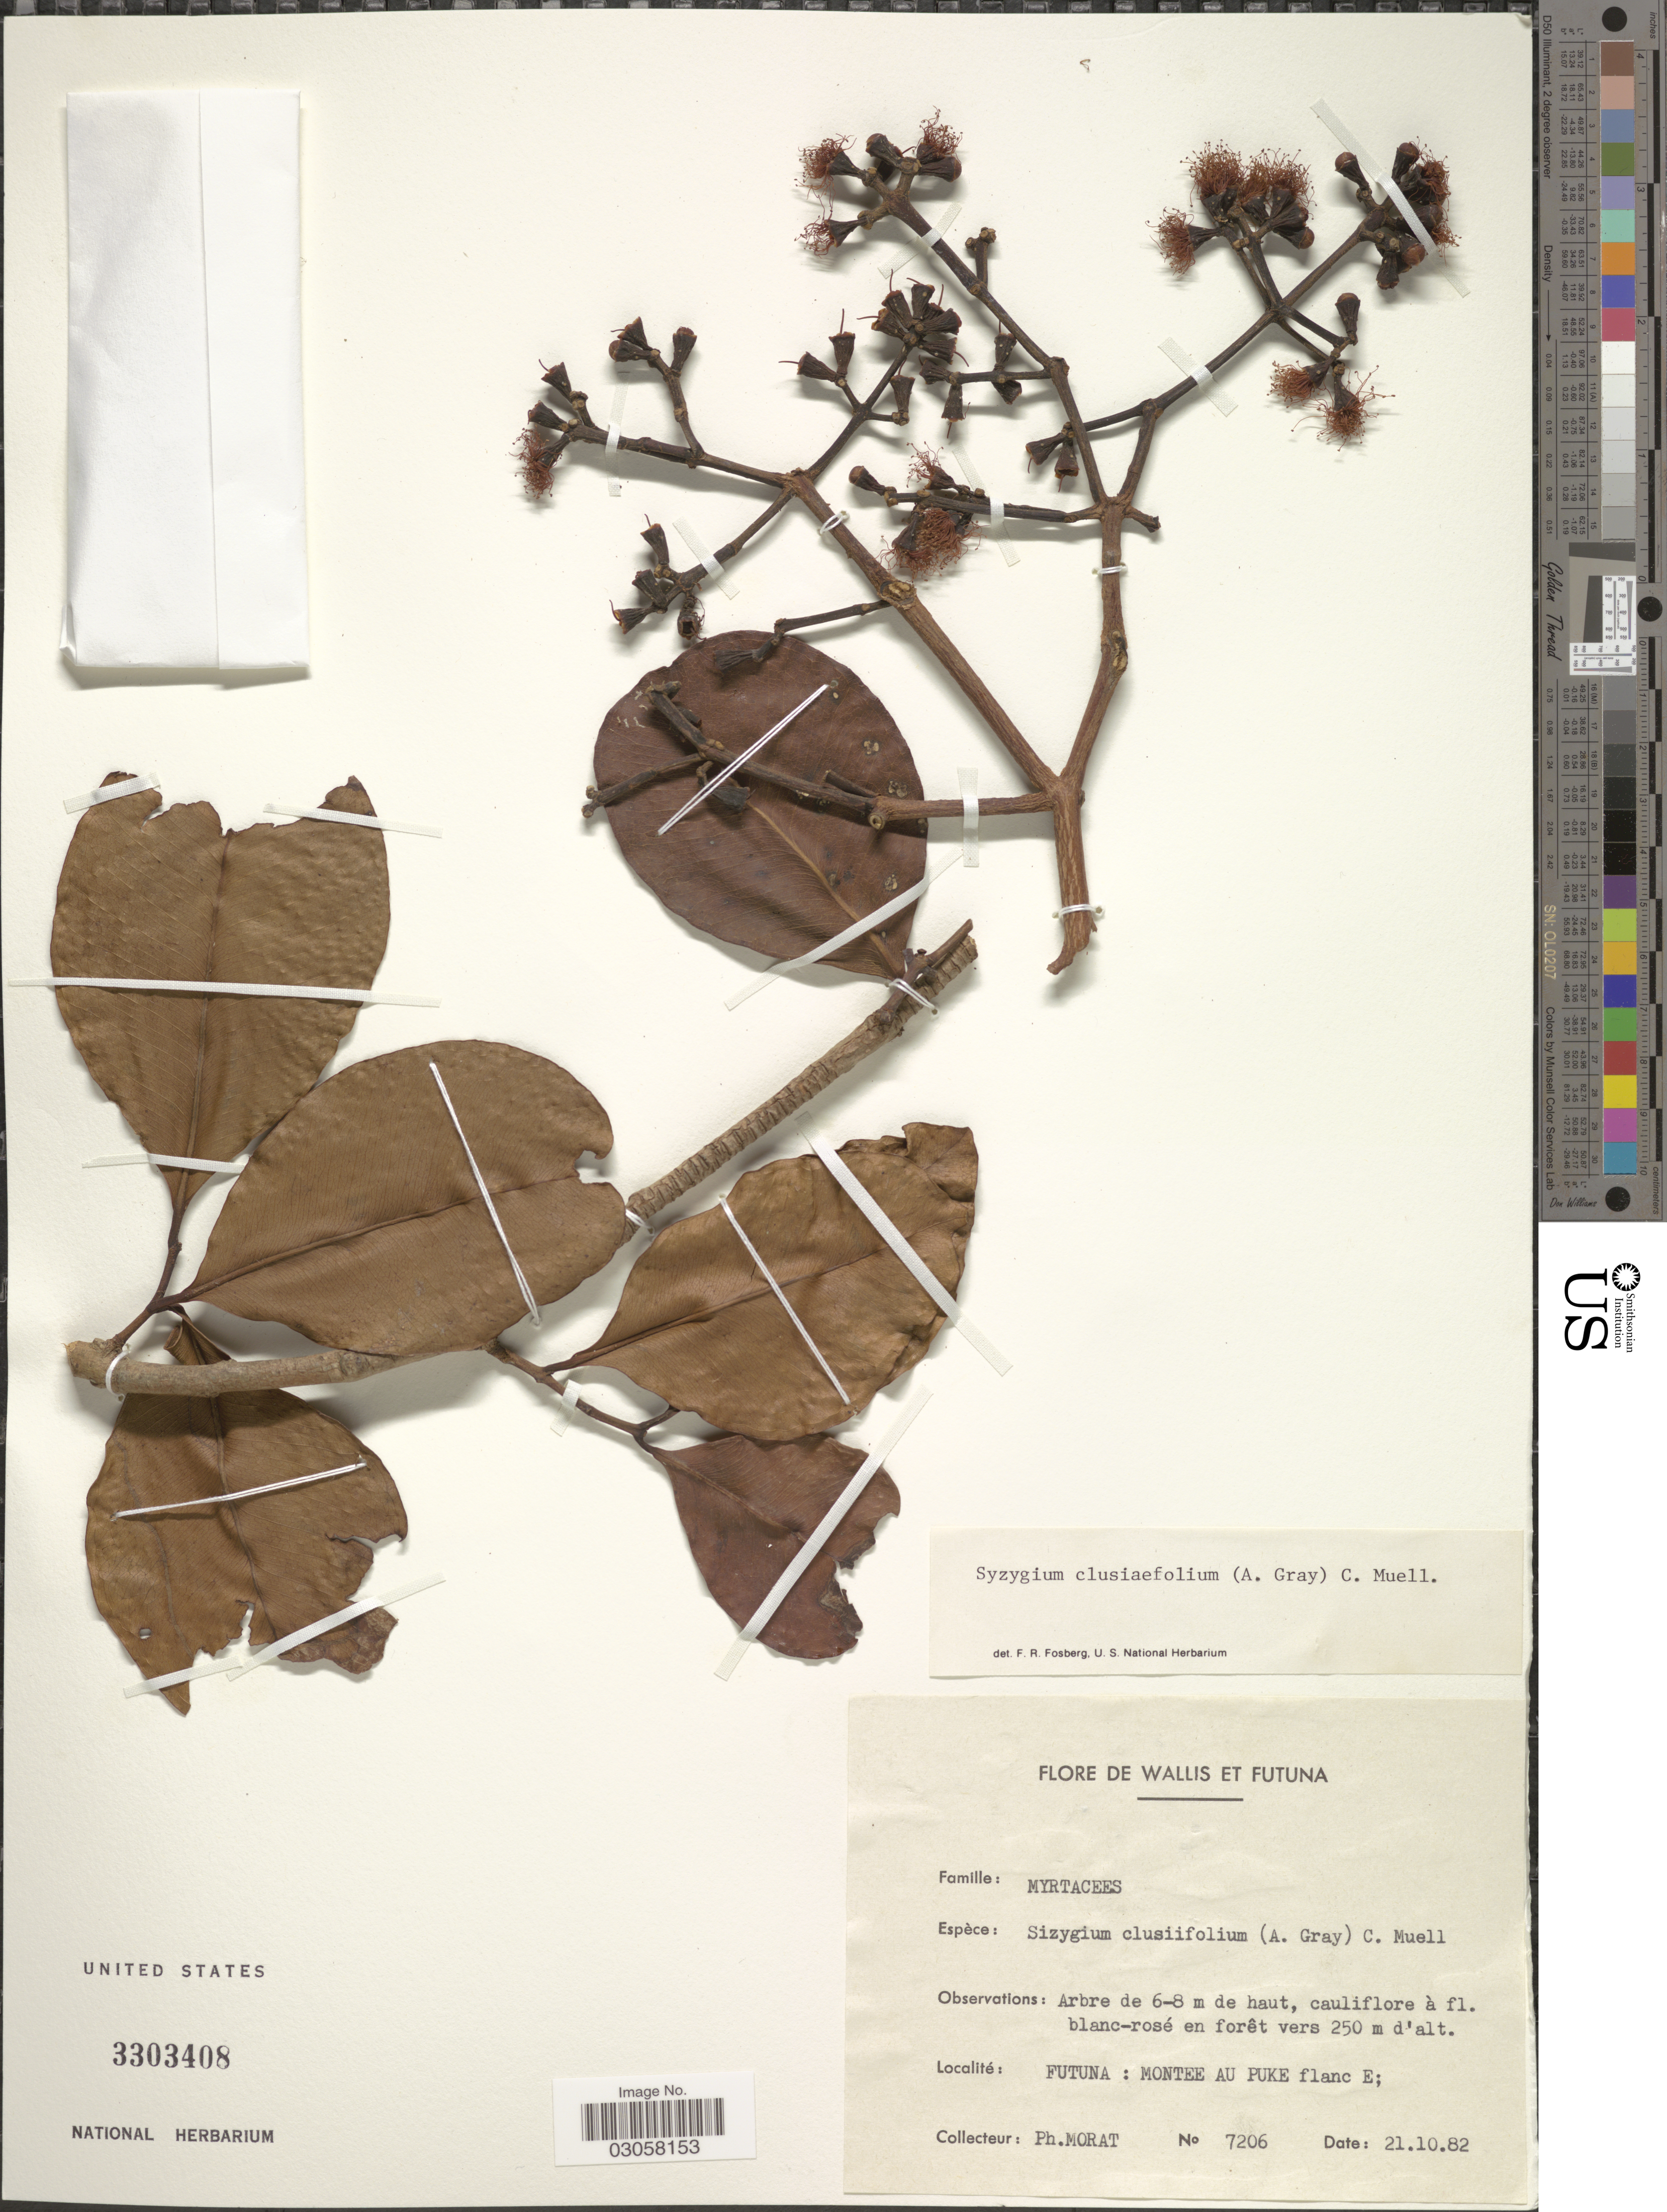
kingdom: Plantae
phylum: Tracheophyta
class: Magnoliopsida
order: Myrtales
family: Myrtaceae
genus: Syzygium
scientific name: Syzygium clusiifolium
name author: (A. Gray) Müll. Stuttg.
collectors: P. Morat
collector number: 7206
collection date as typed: Transcribed d/m/y: 21/10/82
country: Wallis and Futuna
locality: Futuna: Montee au Puke flanc E.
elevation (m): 250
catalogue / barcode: US 3303408